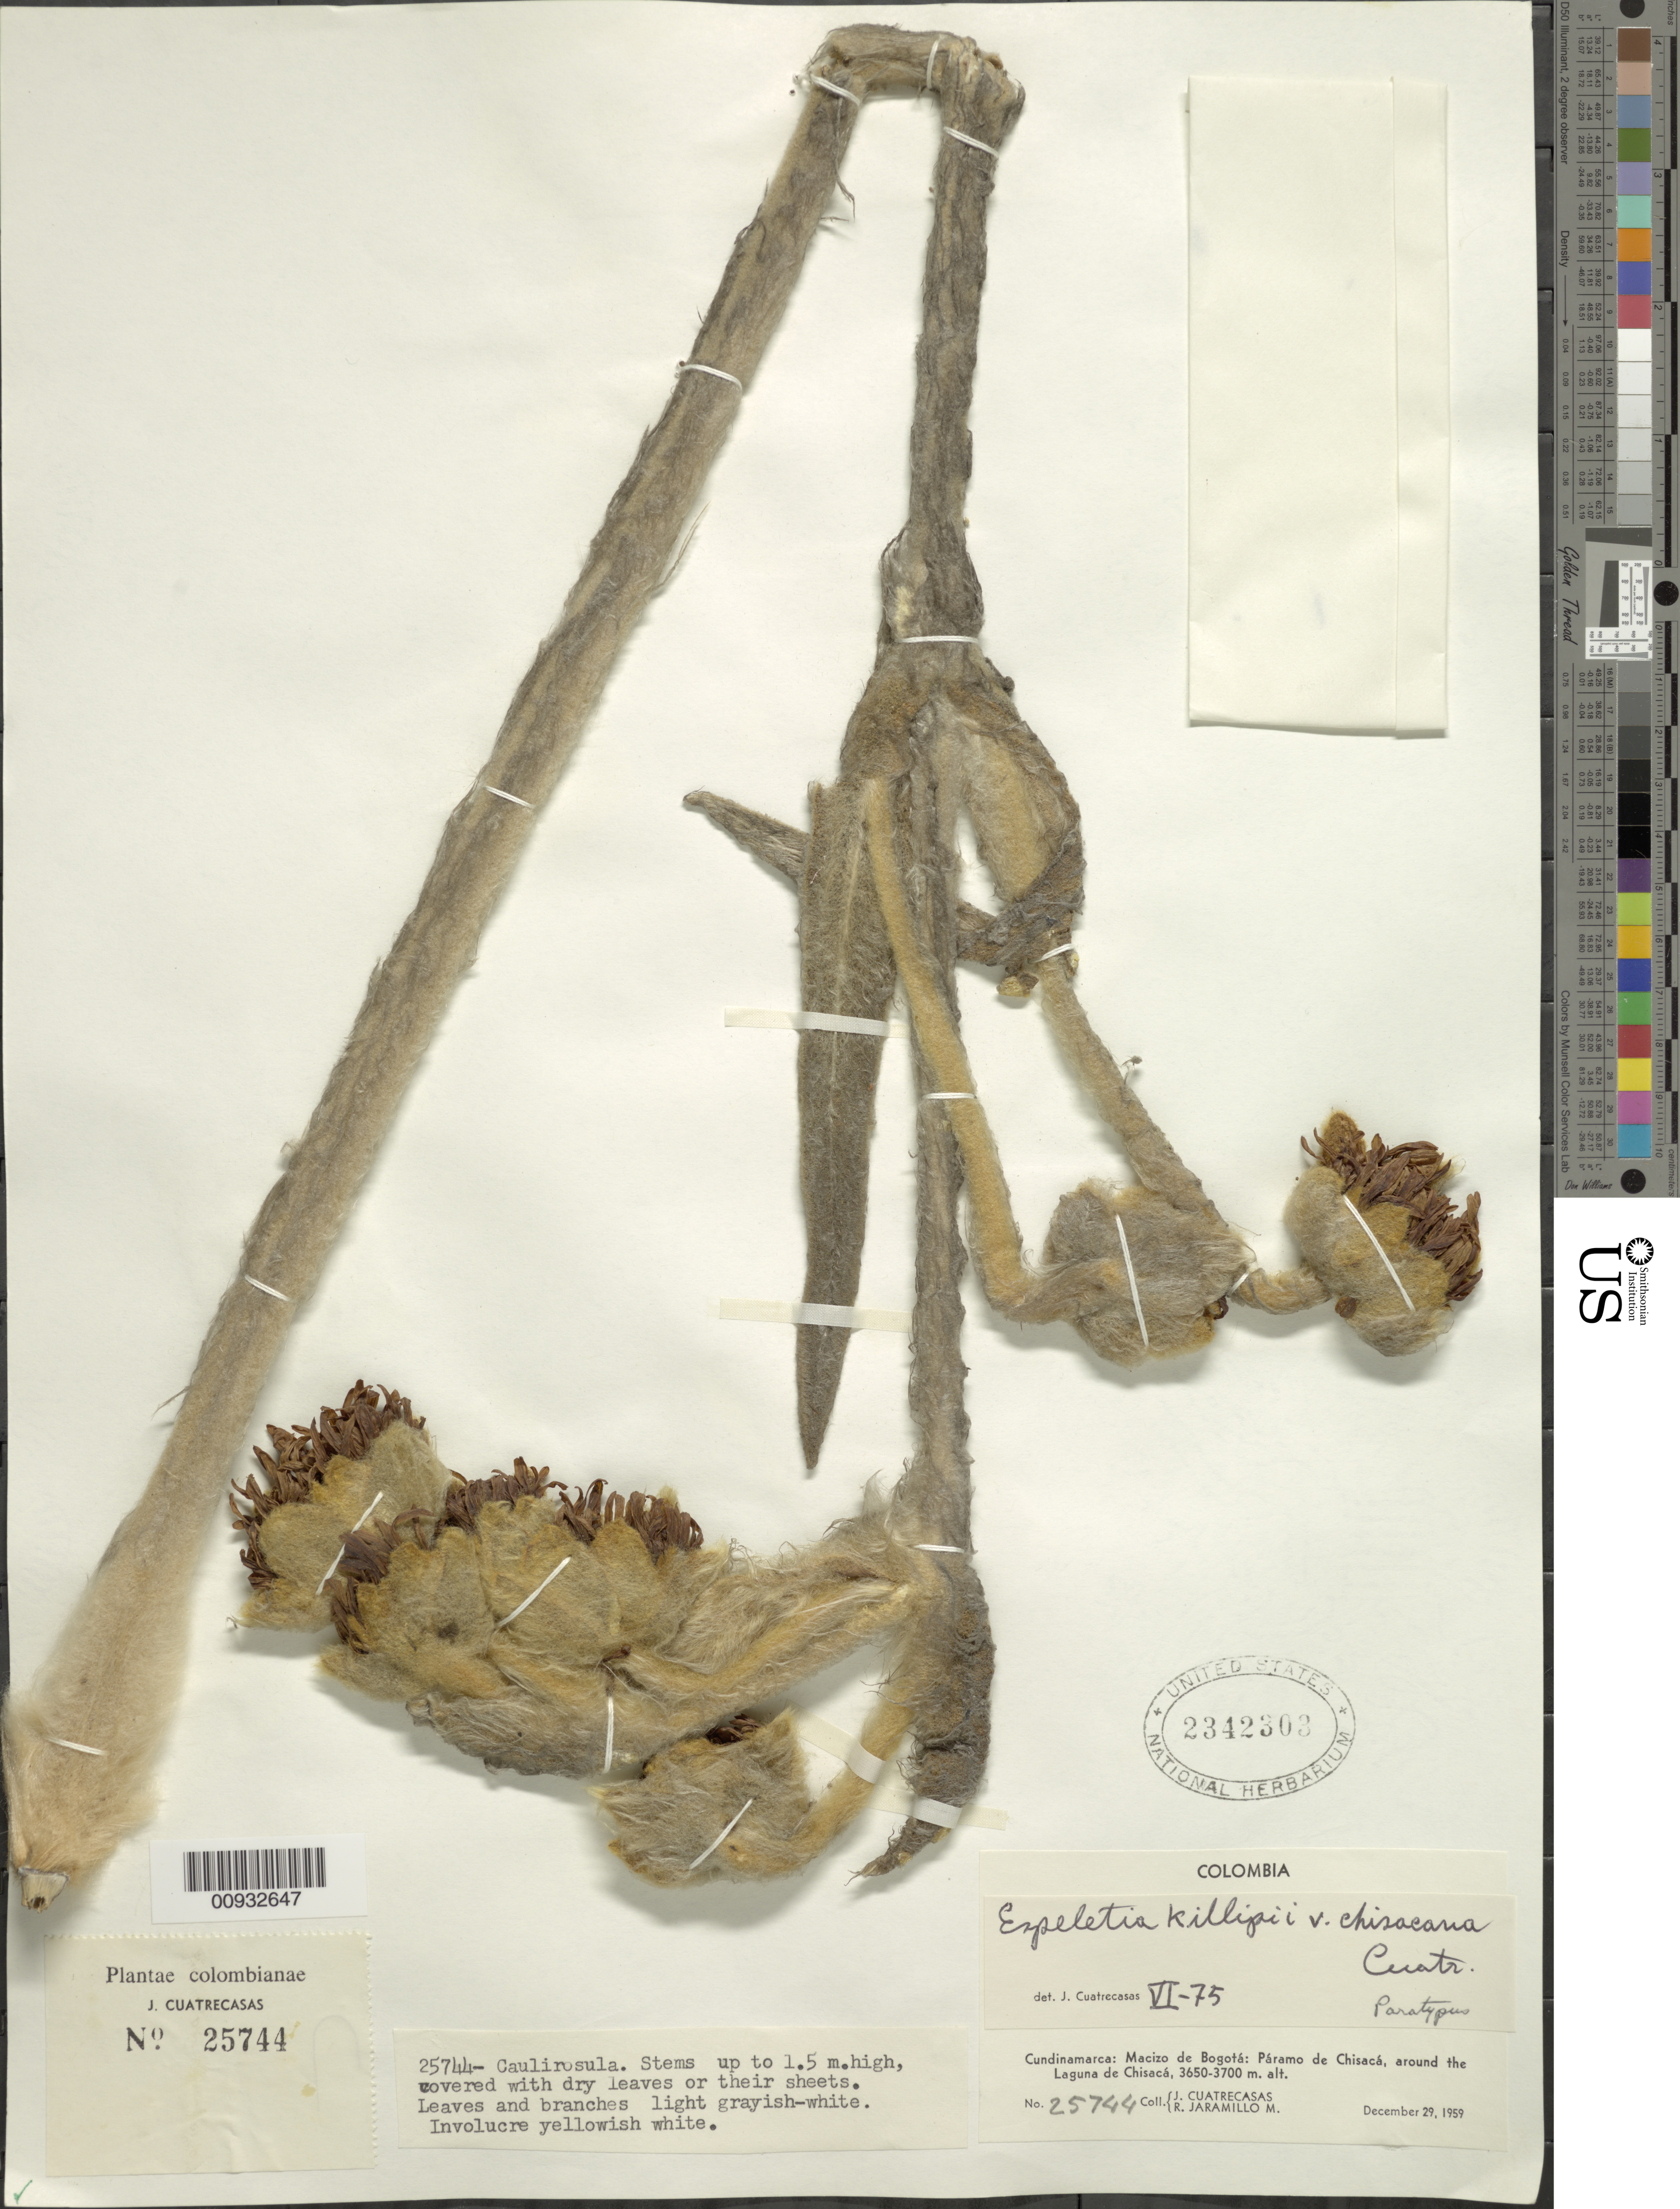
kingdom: Plantae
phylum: Tracheophyta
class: Magnoliopsida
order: Asterales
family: Asteraceae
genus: Espeletia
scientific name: Espeletia killipii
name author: Cuatrec.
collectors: J. Cuatrecasas & R. Jaramillo M.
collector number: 25744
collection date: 1959-12-29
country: Colombia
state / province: Cundinamarca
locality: Macizo de Bogota: Paramo de Chisaca, around the Laguna de Chisaca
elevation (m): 3650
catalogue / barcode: US 2342303